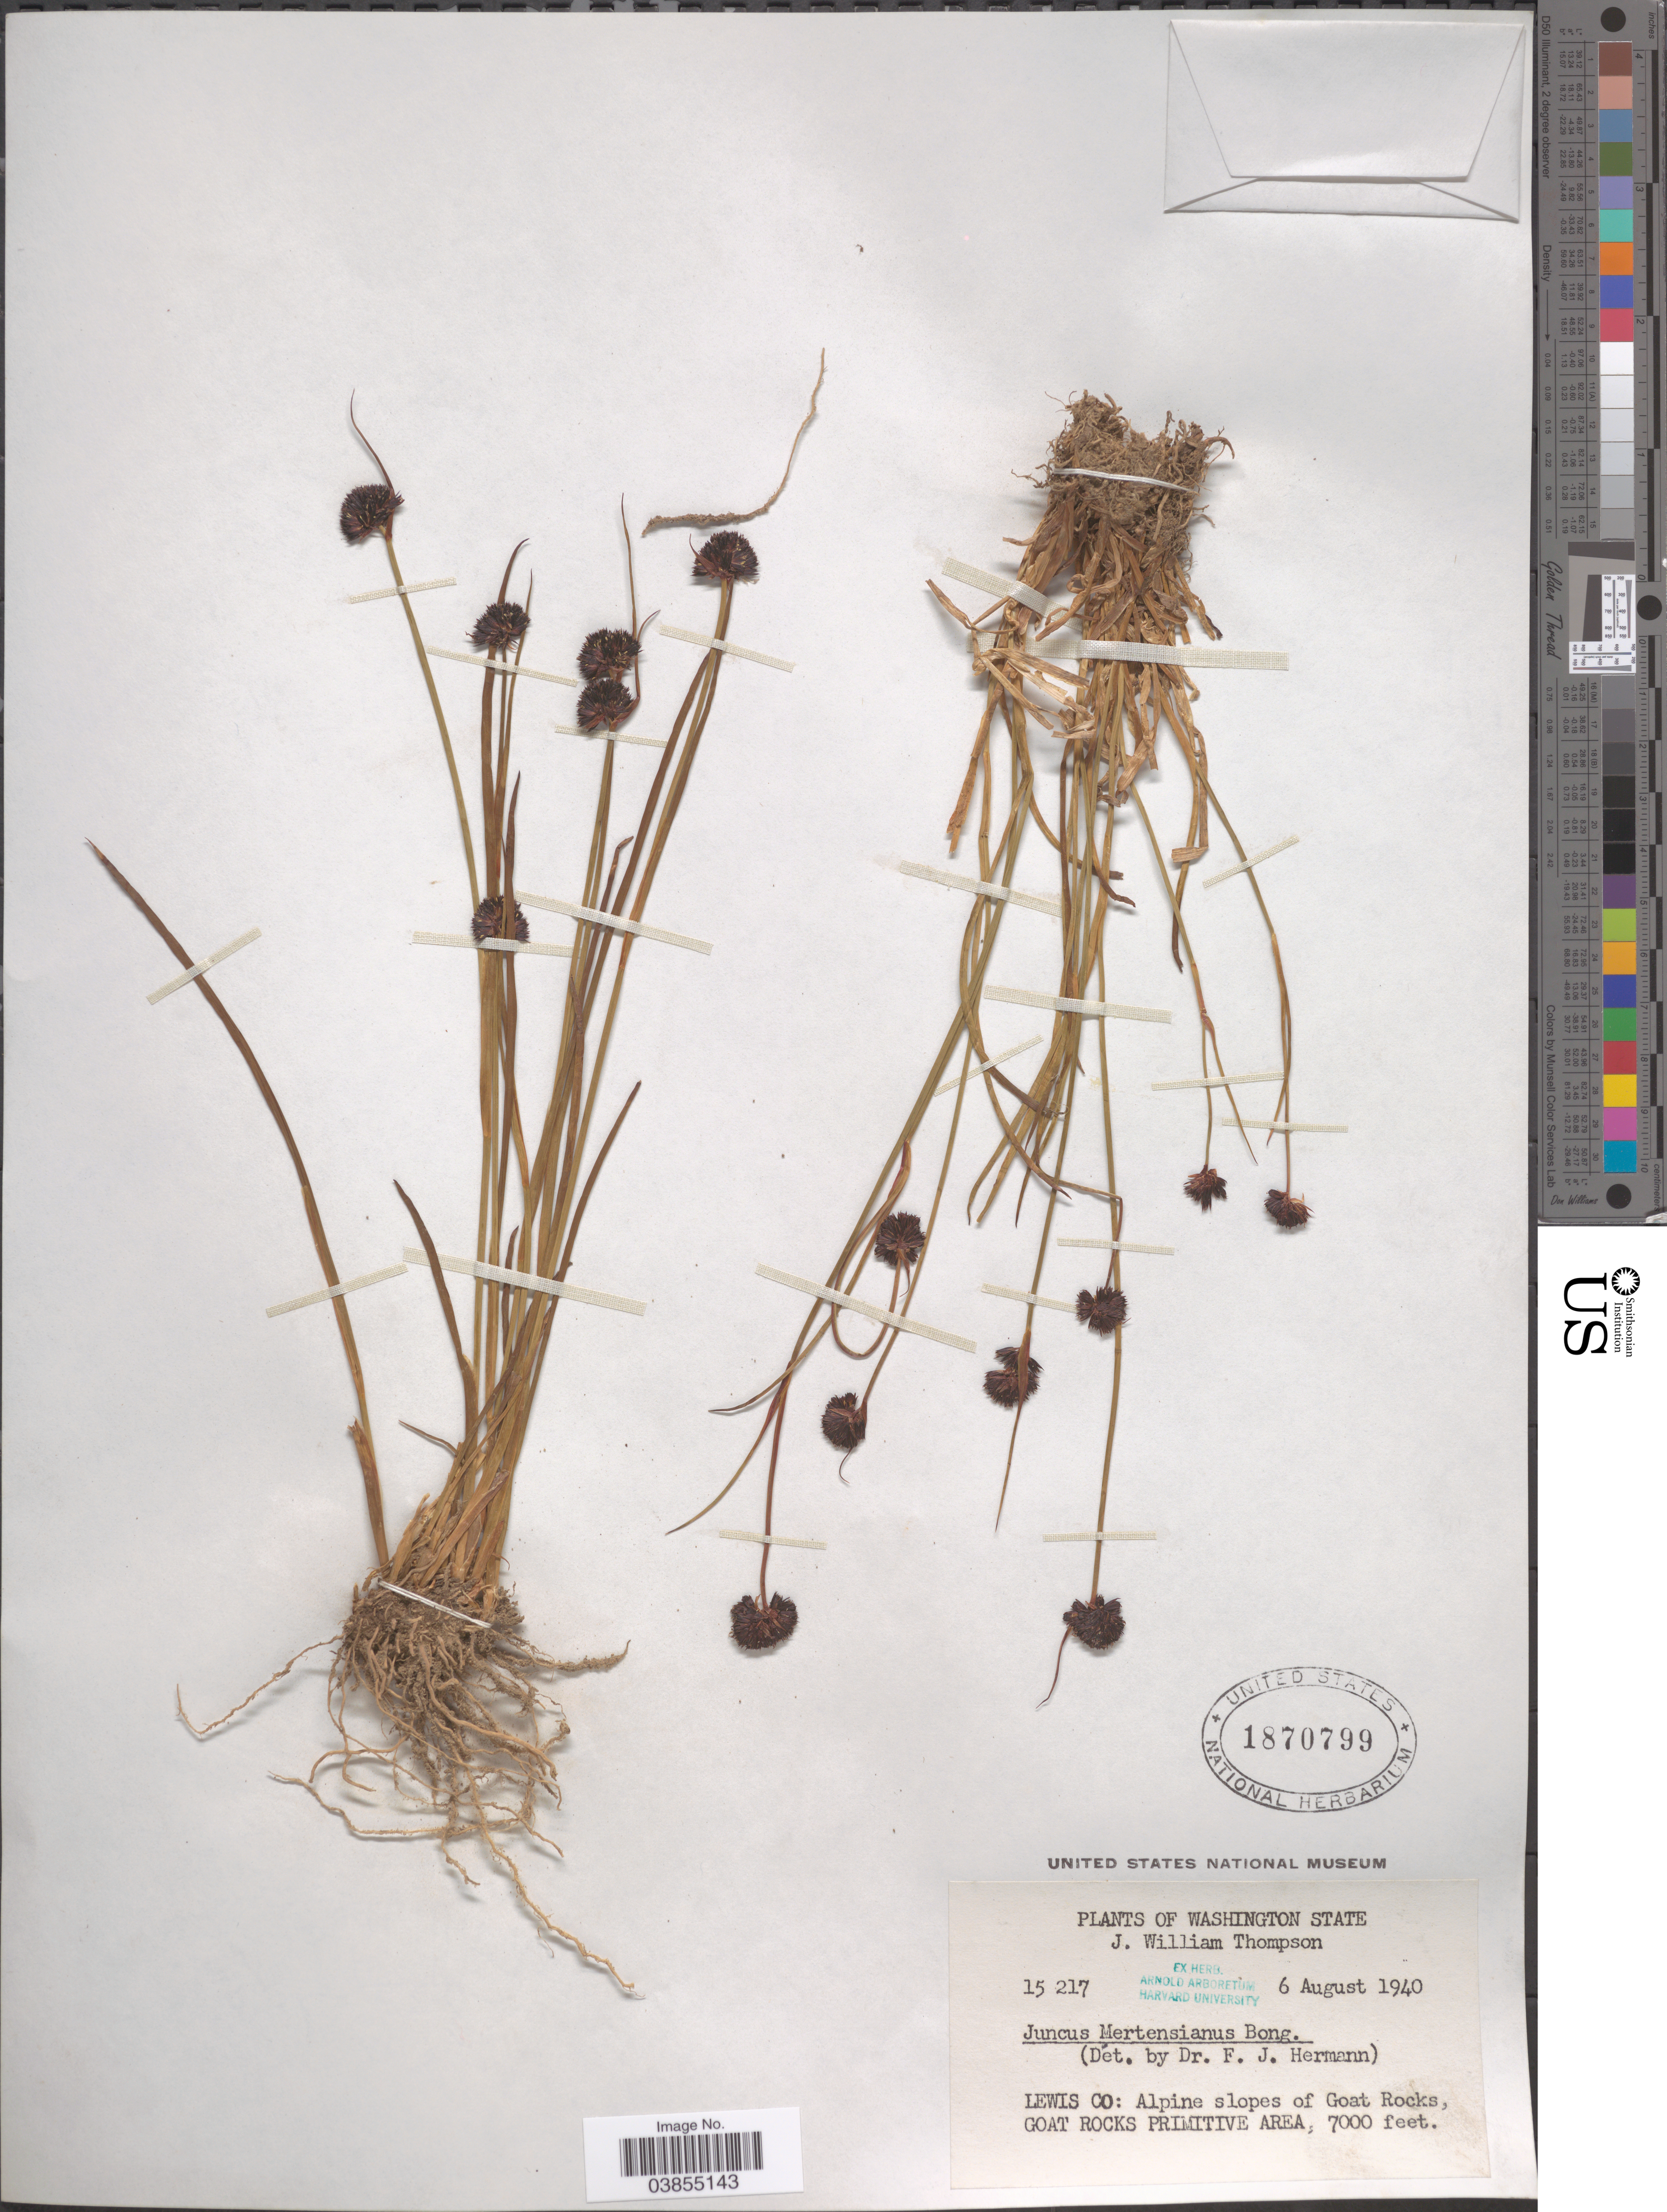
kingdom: Plantae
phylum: Tracheophyta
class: Liliopsida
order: Poales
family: Juncaceae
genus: Juncus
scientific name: Juncus mertensianus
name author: Bong.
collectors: J. W. Thompson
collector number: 15217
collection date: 1940-08-06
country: United States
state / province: Washington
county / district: Lewis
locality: Lewis Co: Alpine slopes of Goat Rocks, Goat Rocks Primitive Area.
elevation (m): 2134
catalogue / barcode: US 1870799